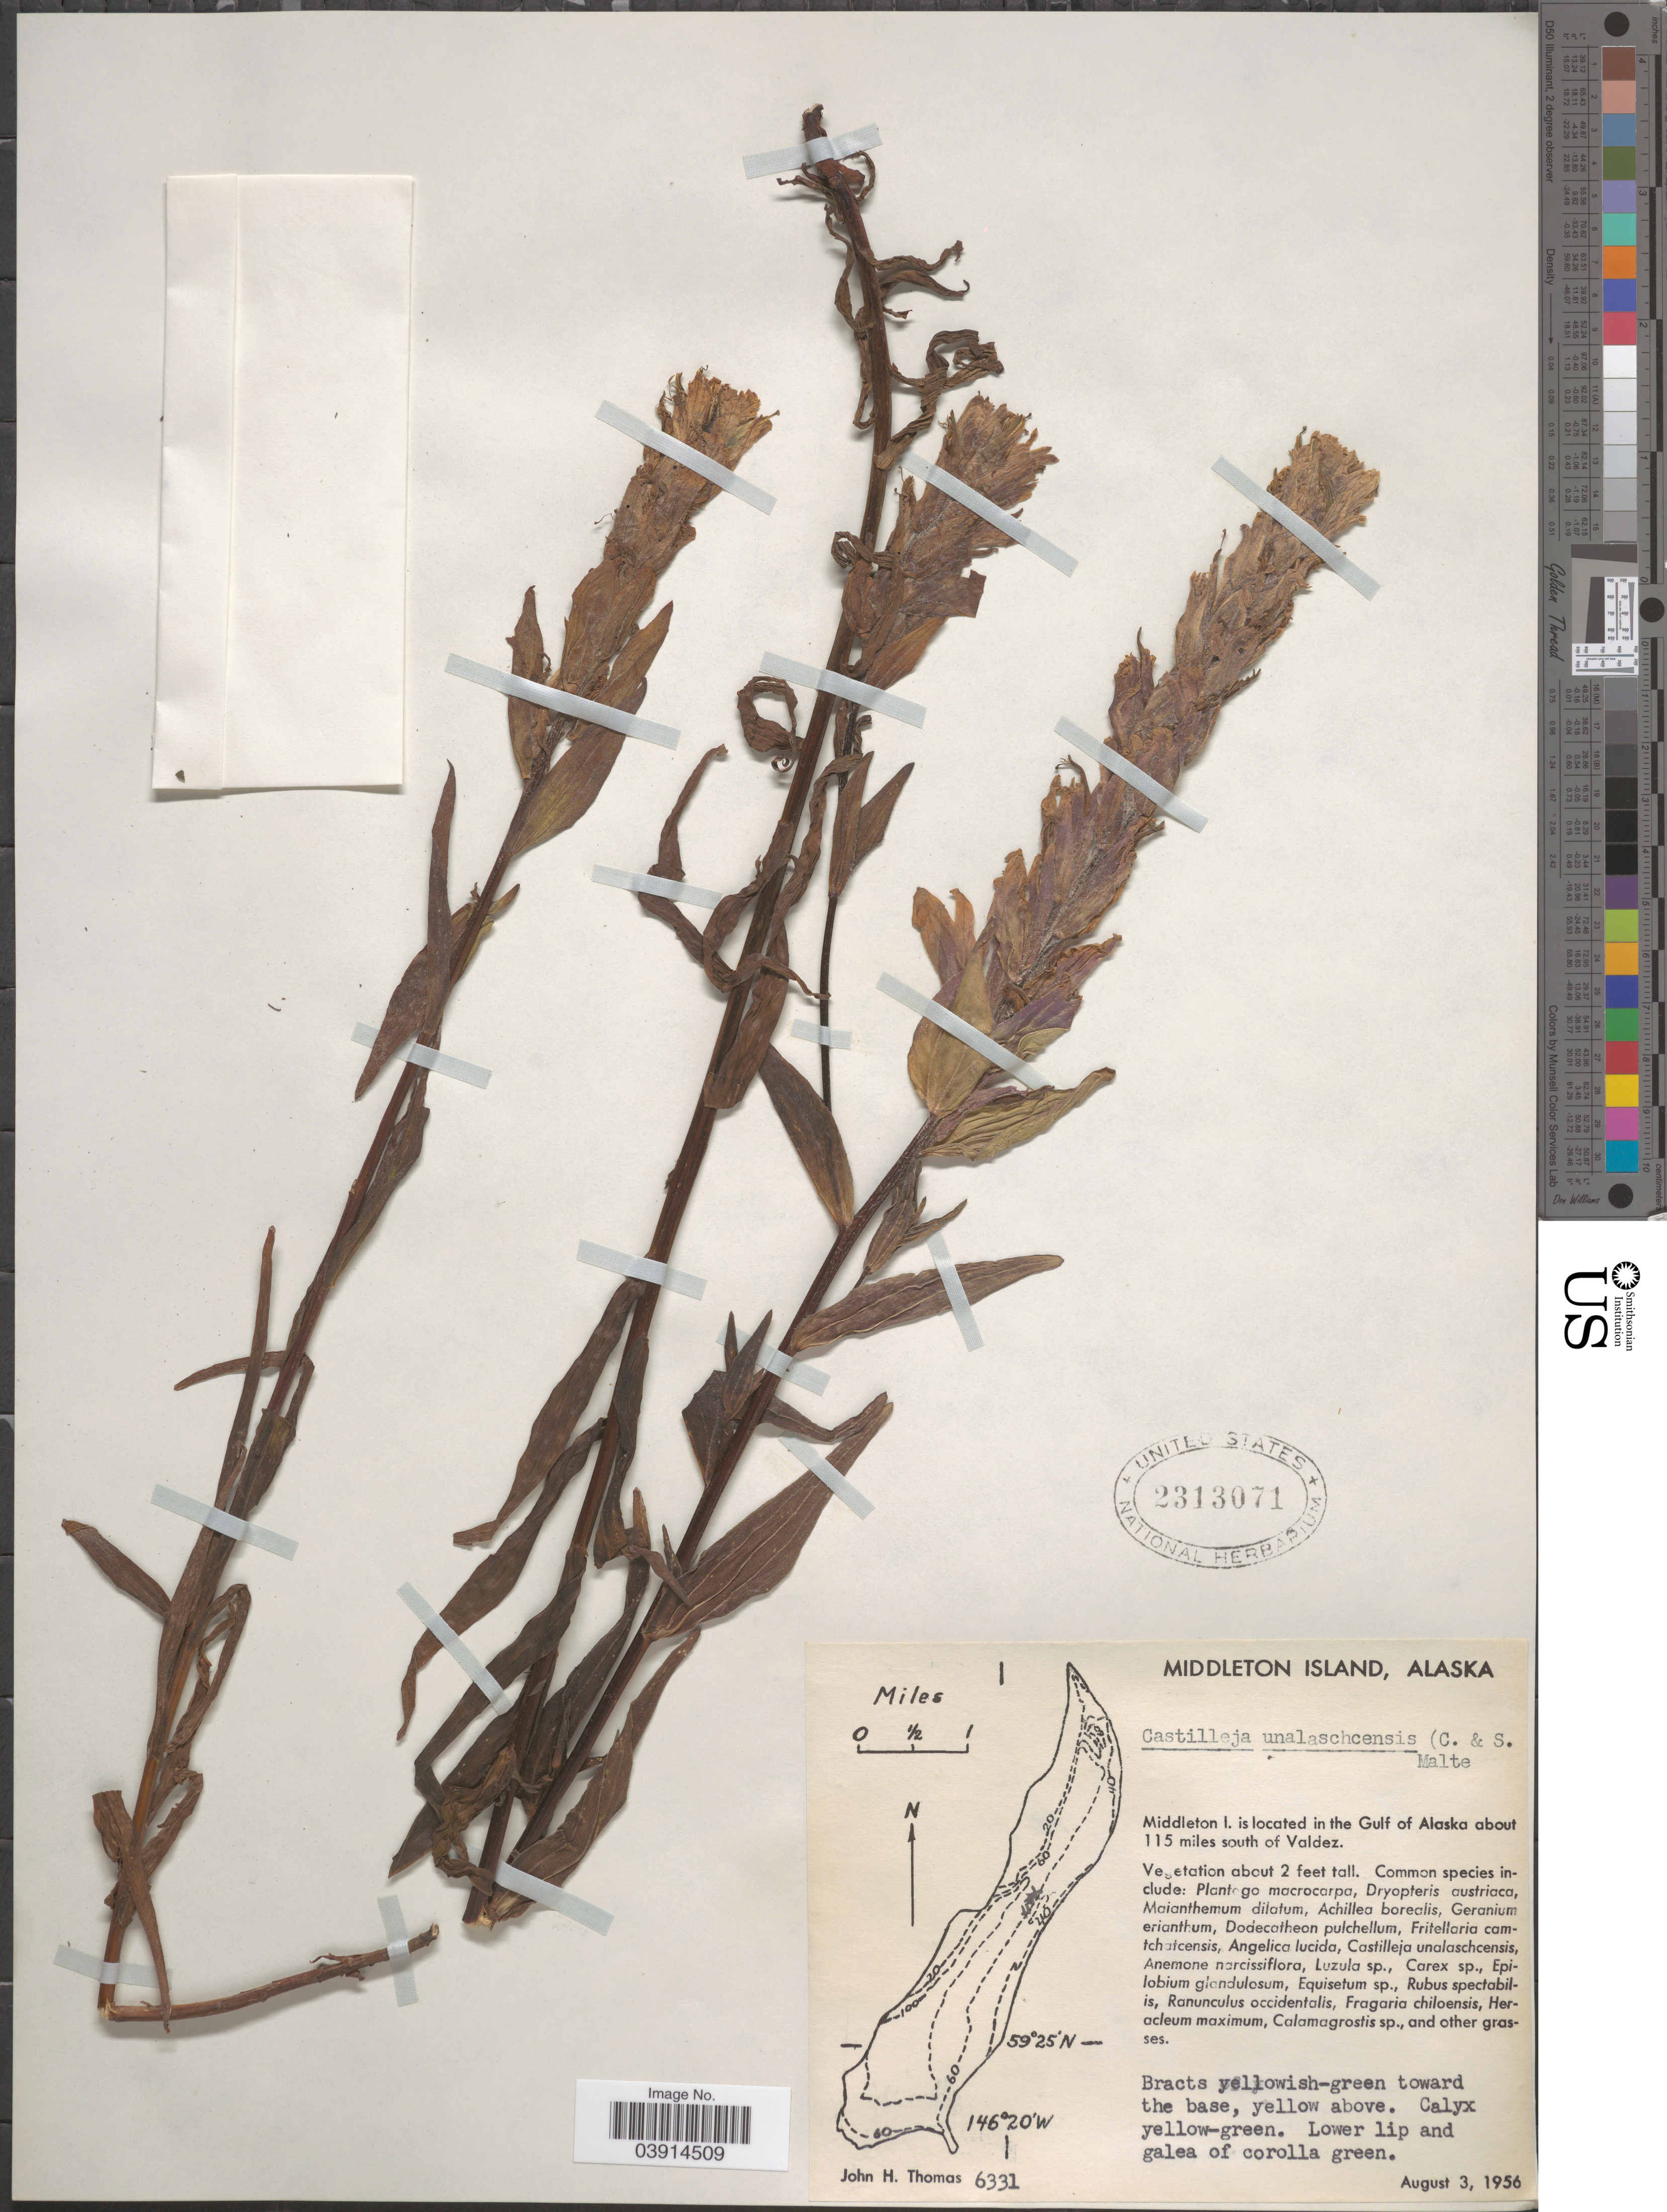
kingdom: Plantae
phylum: Tracheophyta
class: Magnoliopsida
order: Lamiales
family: Orobanchaceae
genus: Castilleja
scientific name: Castilleja unalaschcensis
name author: (Cham. & Schltdl.) Malte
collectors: J. H. Thomas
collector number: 6331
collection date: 1956-08-03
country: United States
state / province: Alaska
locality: Middleton Island. Middleton I. is located in the Gulf of Alaska about 115 miles south of Valdez.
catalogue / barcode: US 2313071